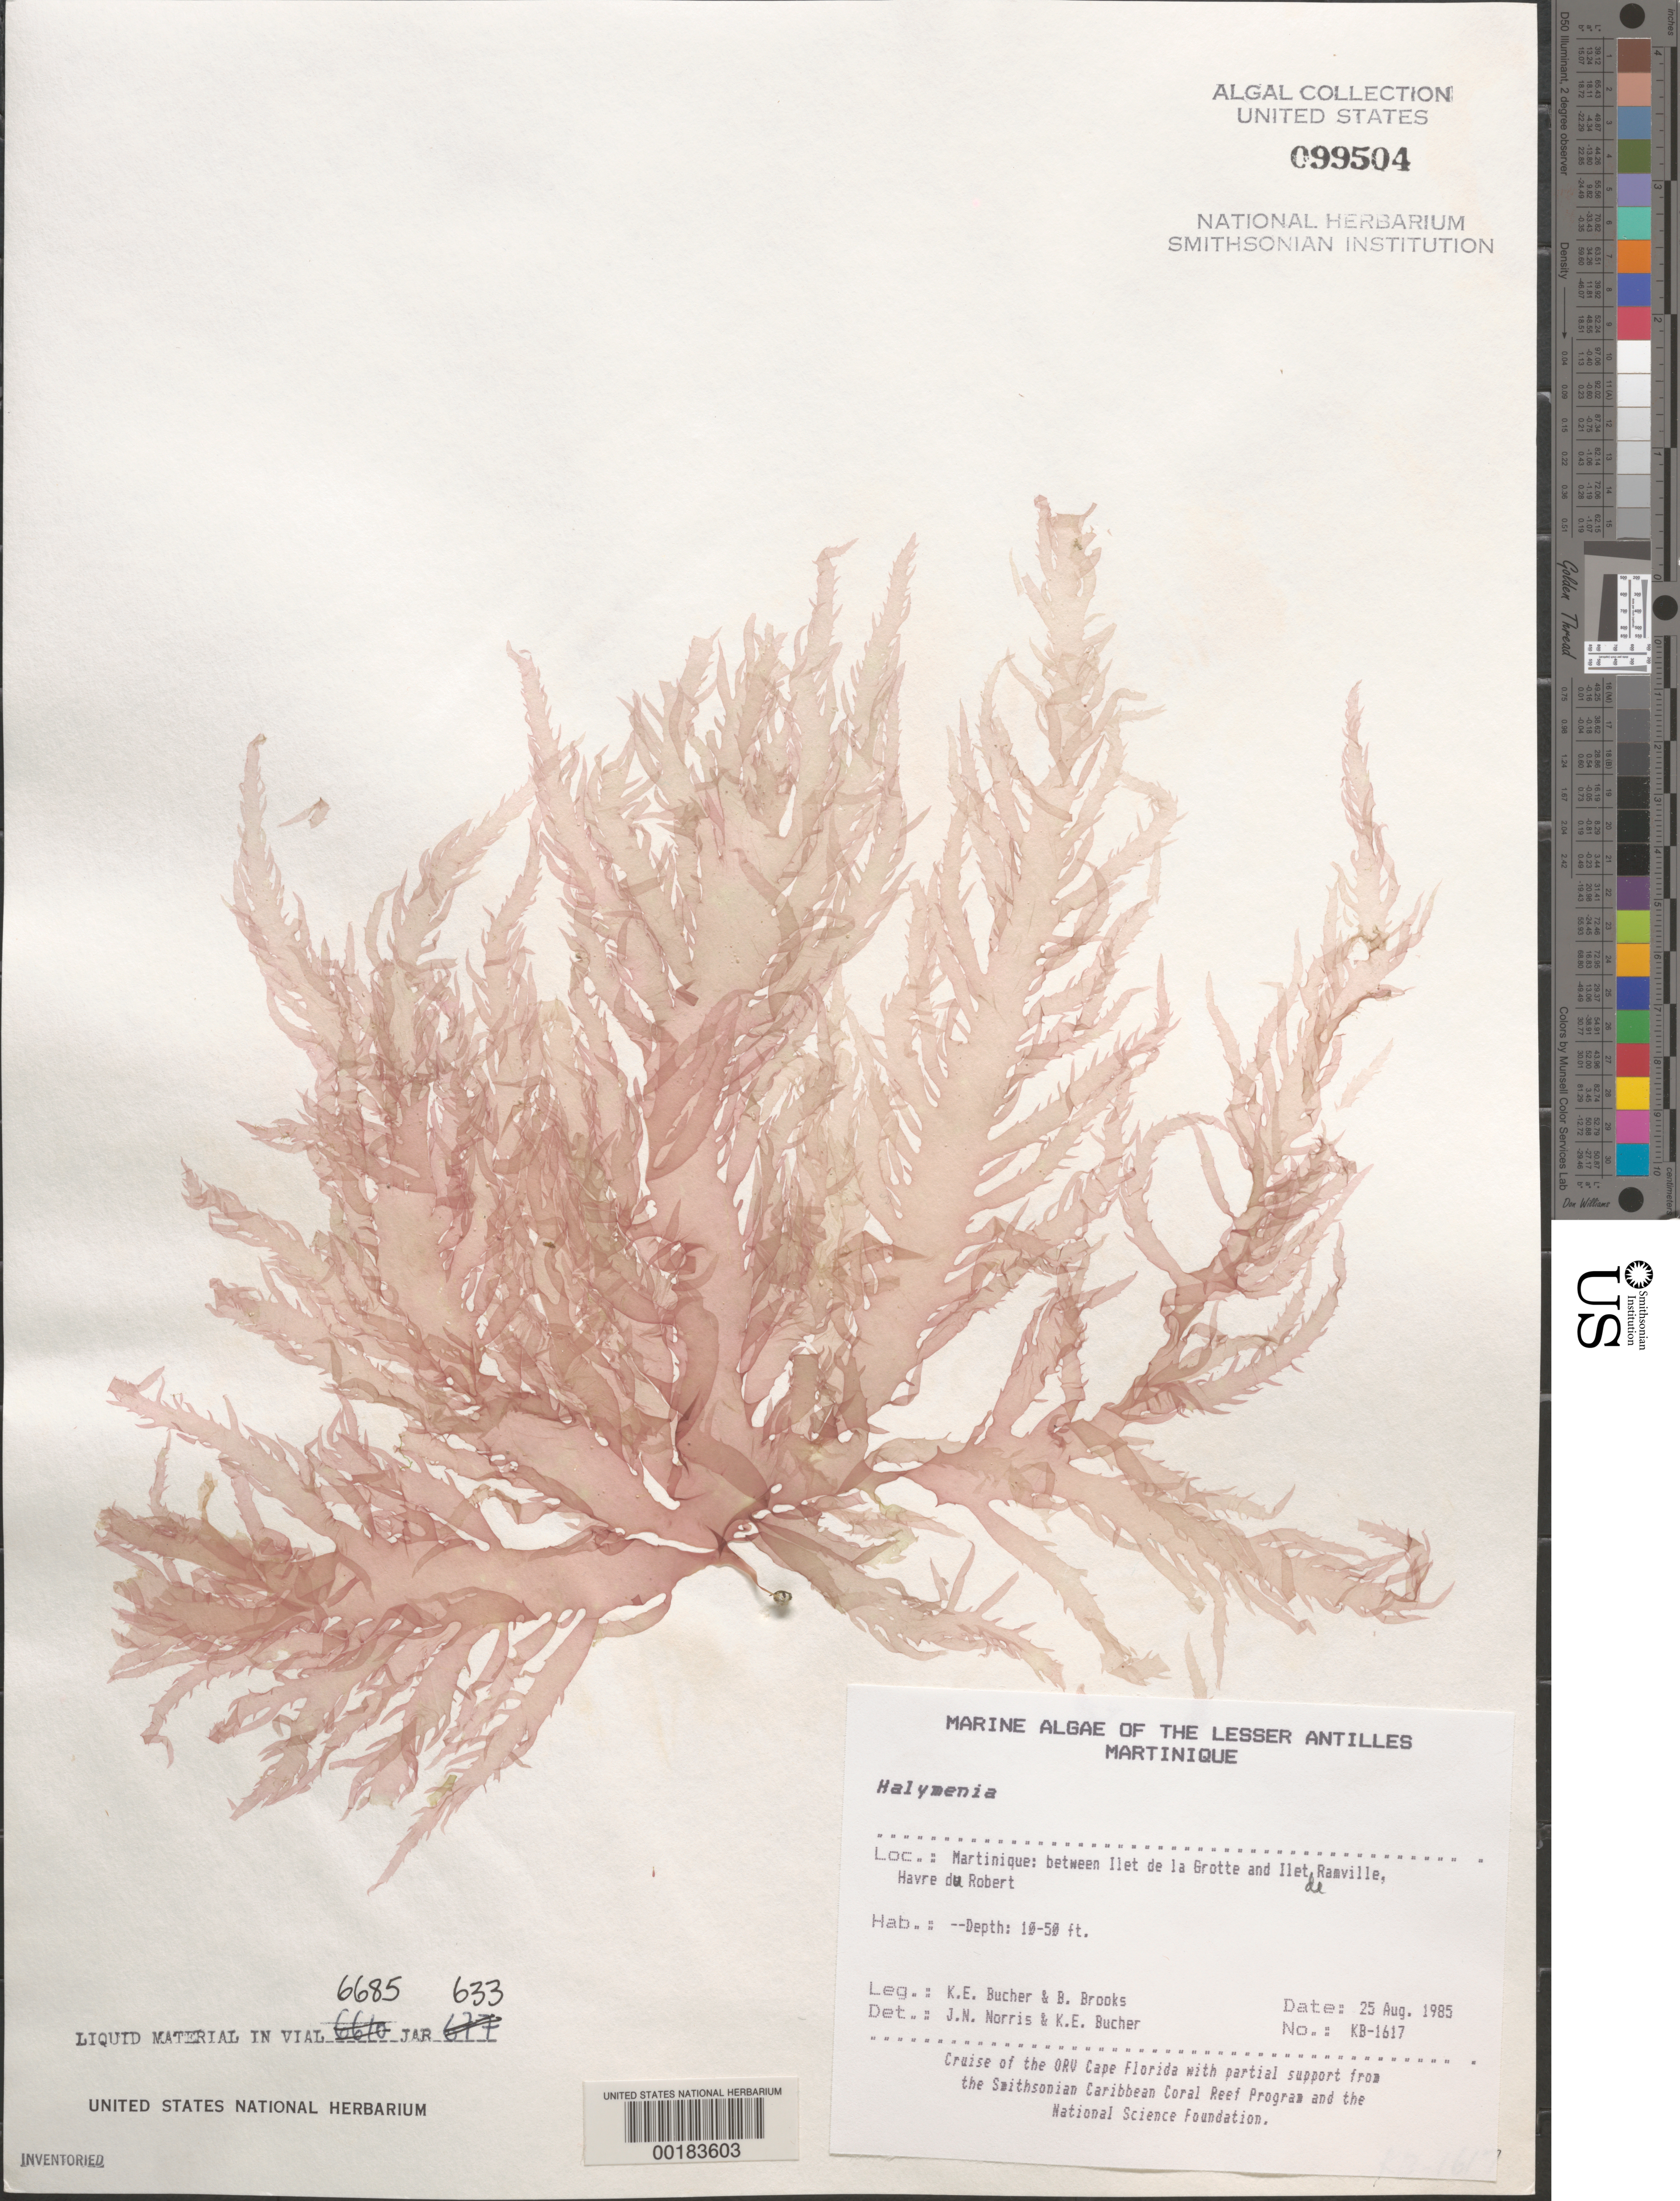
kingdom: Plantae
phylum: Rhodophyta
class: Florideophyceae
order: Halymeniales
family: Halymeniaceae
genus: Halymenia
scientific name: Halymenia pseudofloresia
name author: Collins & M. Howe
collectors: K. E. Bucher & B. Brooks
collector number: Kb-1617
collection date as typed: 25 Aug 1985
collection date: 1985-08-25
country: Martinique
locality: Between Ilet de la Grotte and Ilet de Ramville, Havre du Robert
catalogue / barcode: US 99504